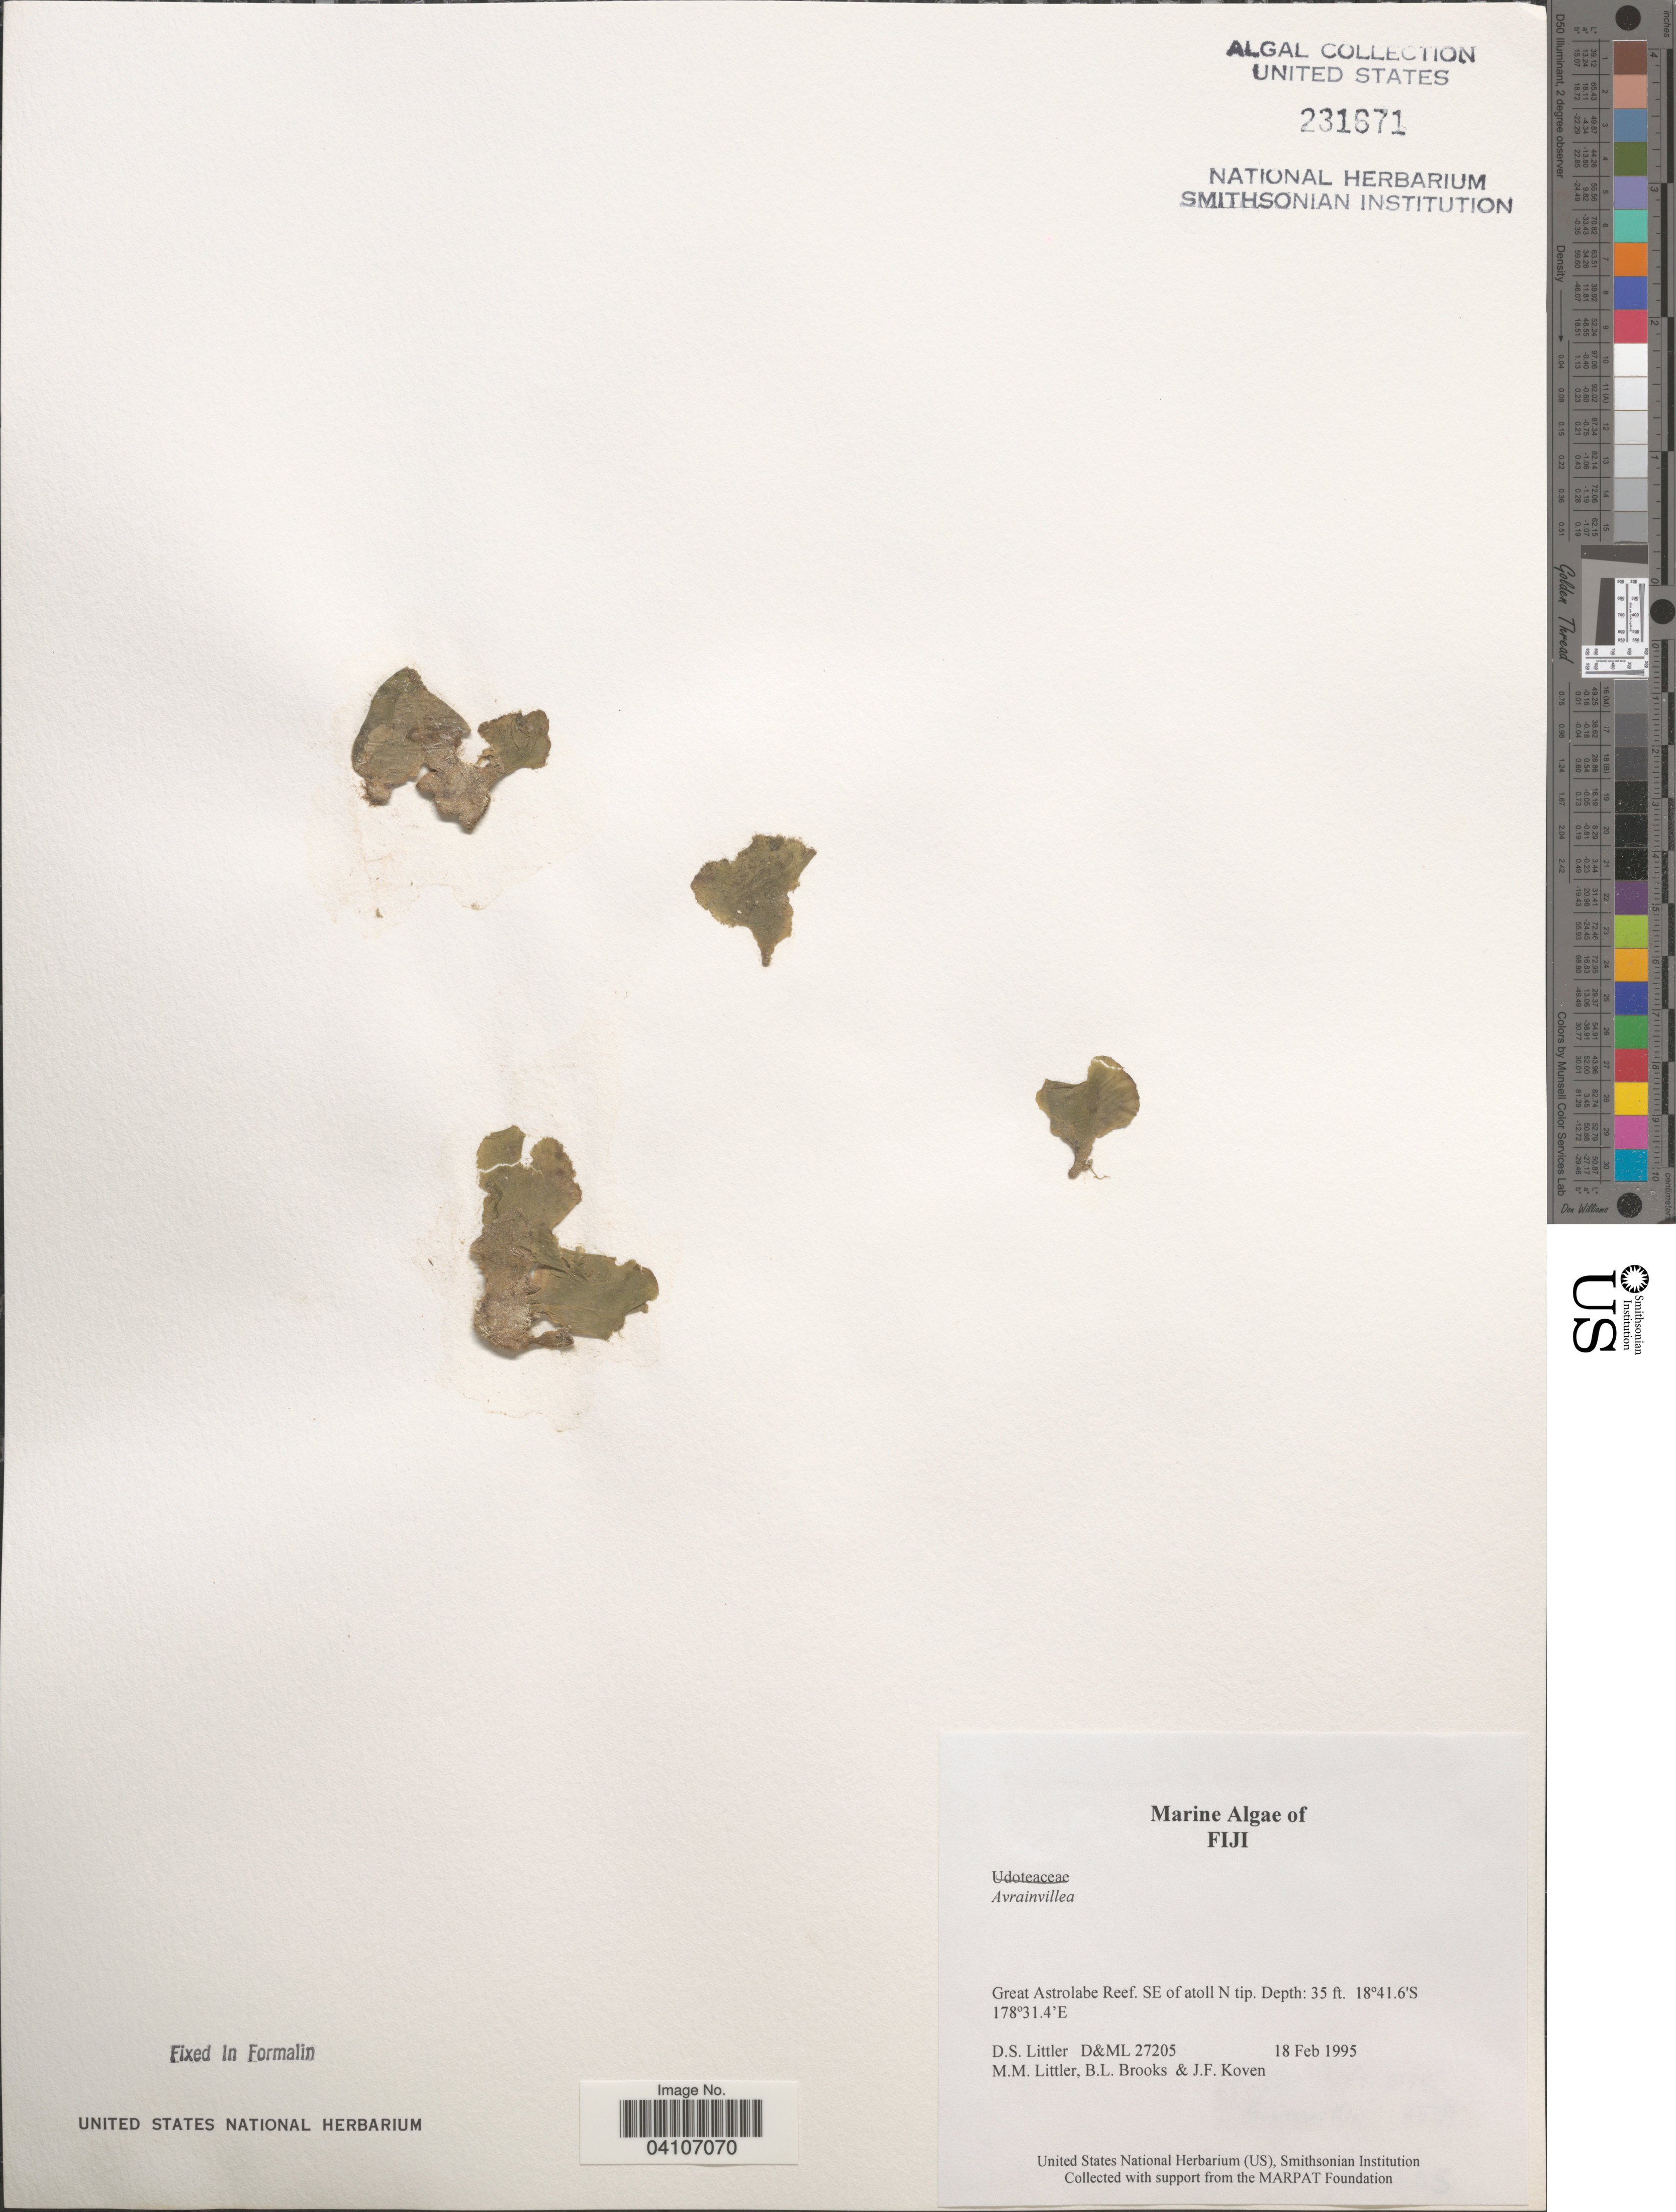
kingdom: Plantae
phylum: Chlorophyta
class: Ulvophyceae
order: Bryopsidales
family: Dichotomosiphonaceae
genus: Avrainvillea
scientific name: Avrainvillea sp.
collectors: D. S. Littler, B. Brooks & J. Koven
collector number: D&ML27205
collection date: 1995-02-18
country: Fiji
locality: Great Astrolabe Reef. SE of atoll N tip.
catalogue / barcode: US 231671